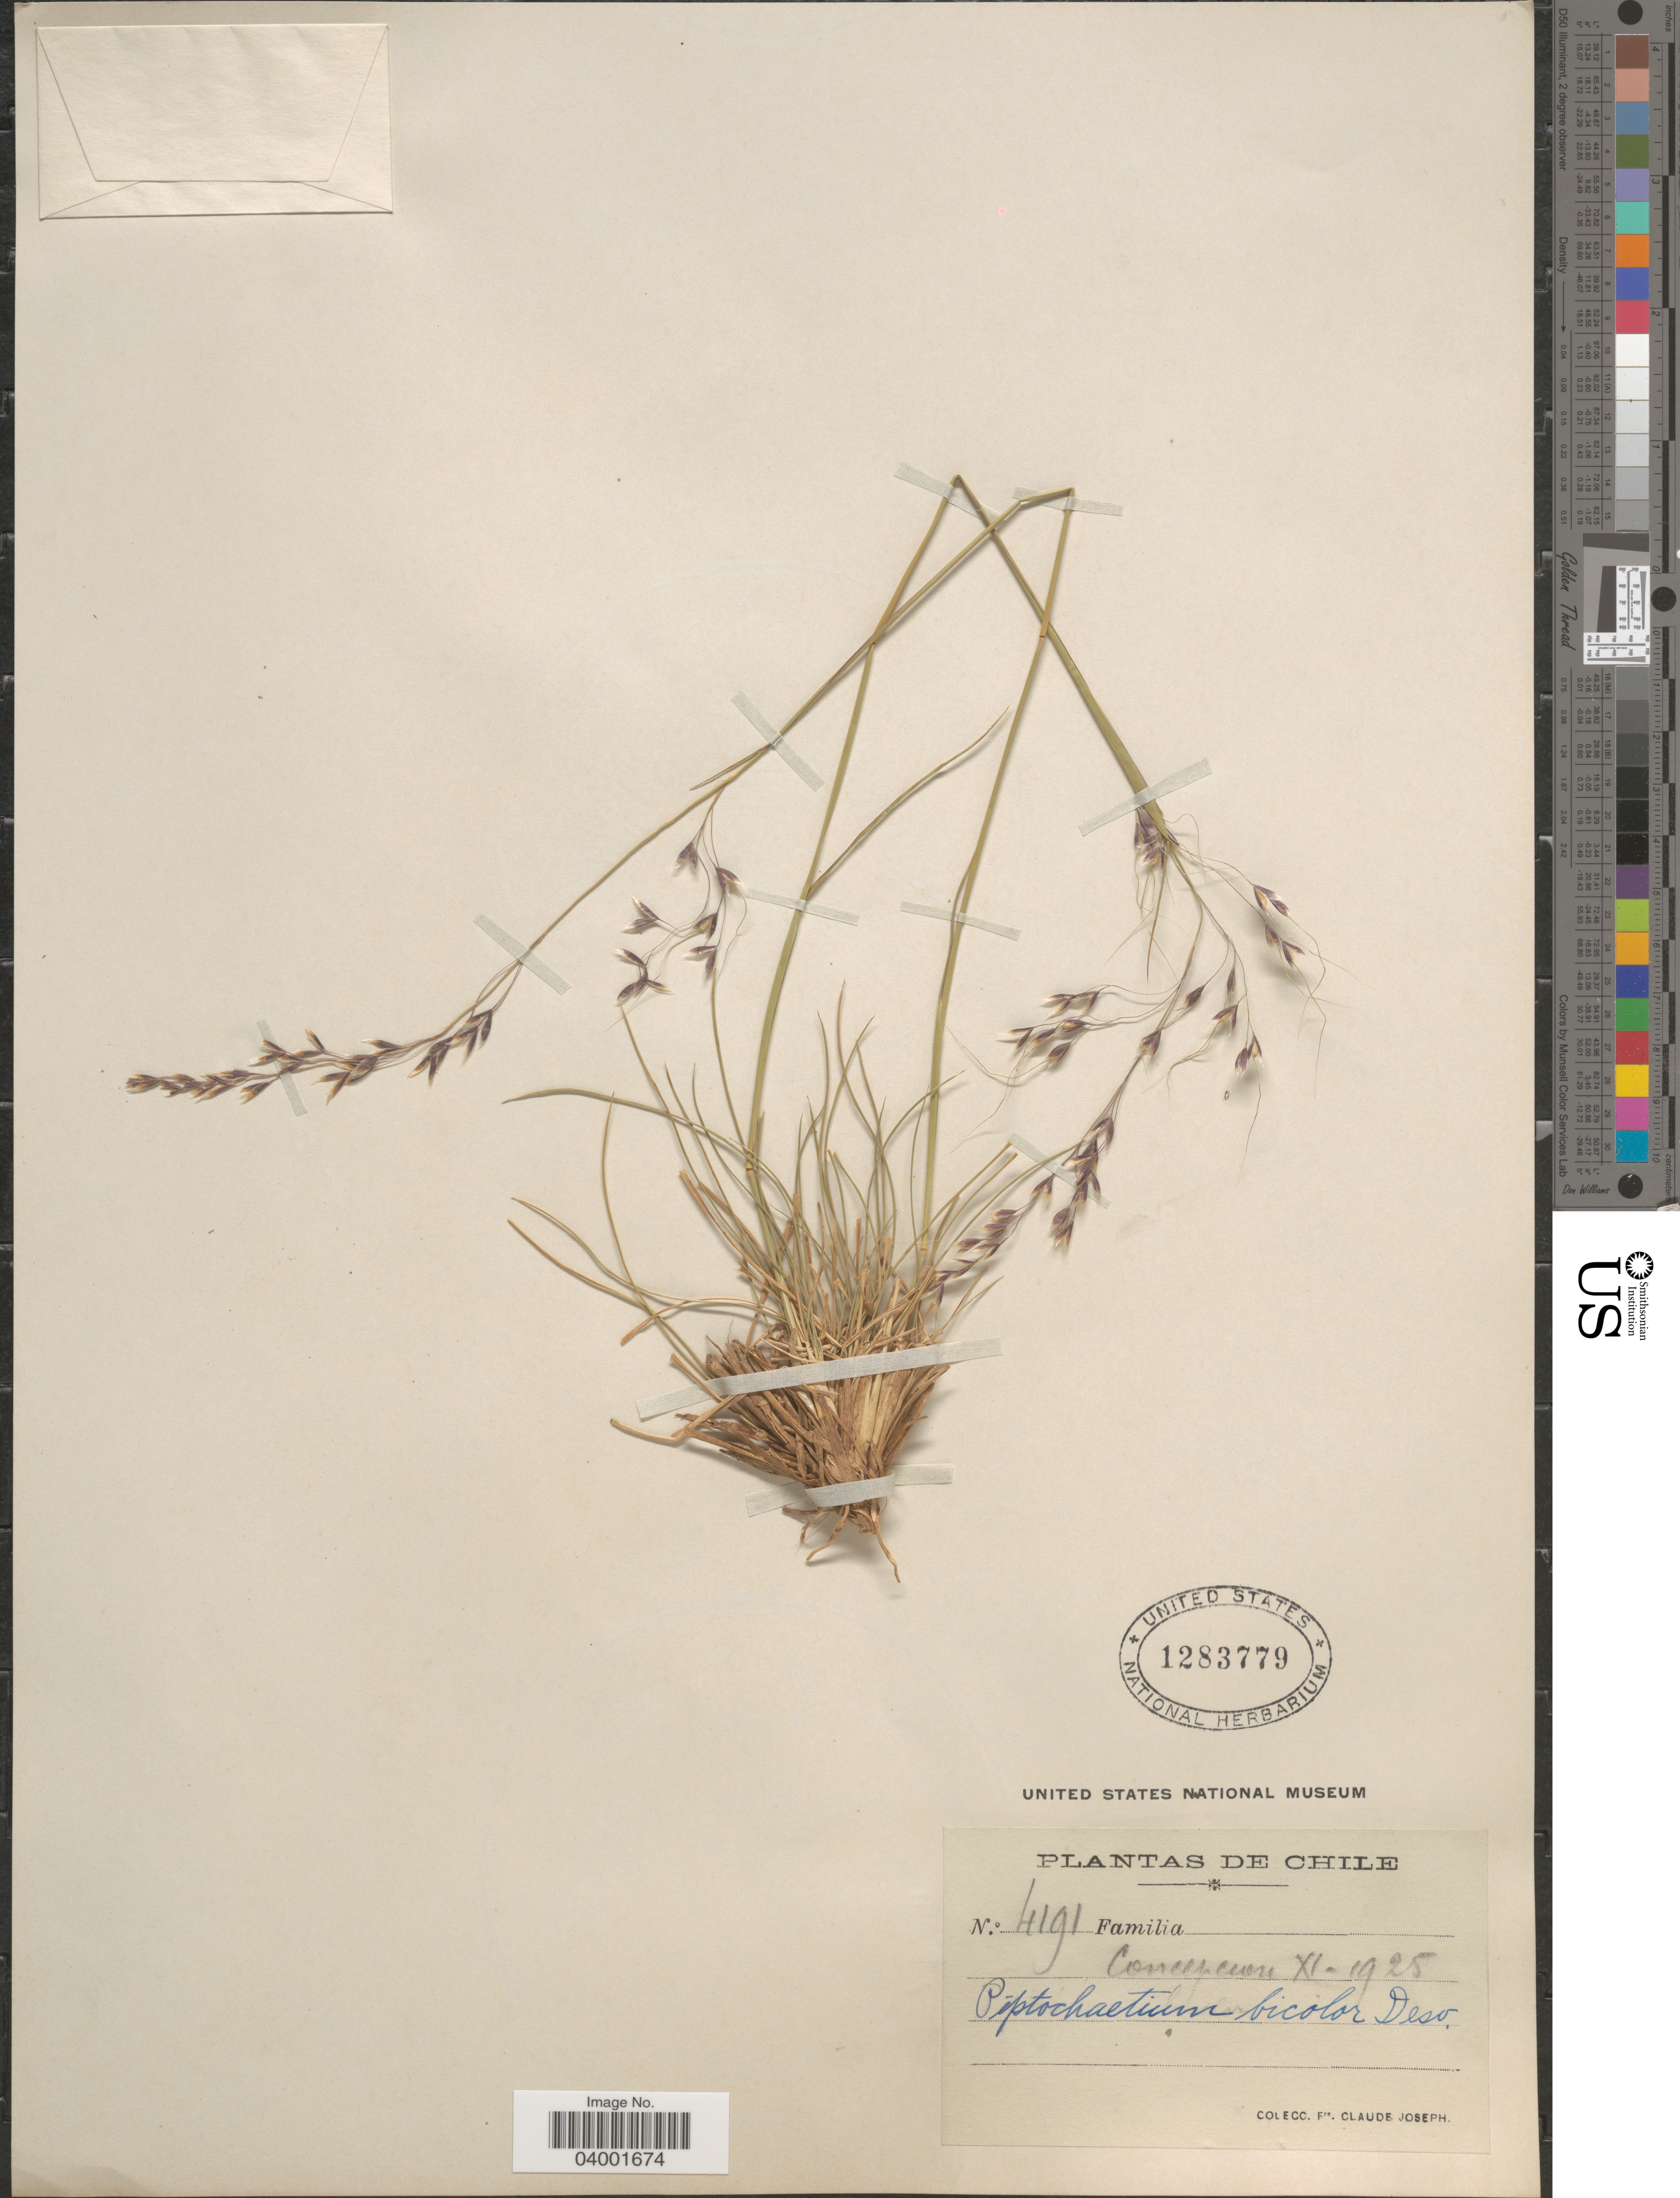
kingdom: Plantae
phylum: Tracheophyta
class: Liliopsida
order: Poales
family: Poaceae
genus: Piptochaetium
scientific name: Piptochaetium bicolor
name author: (Vahl) É. Desv.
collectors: Bro. Claude-Joseph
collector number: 4191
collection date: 1925-11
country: Chile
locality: Concepcion.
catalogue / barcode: US 1283779